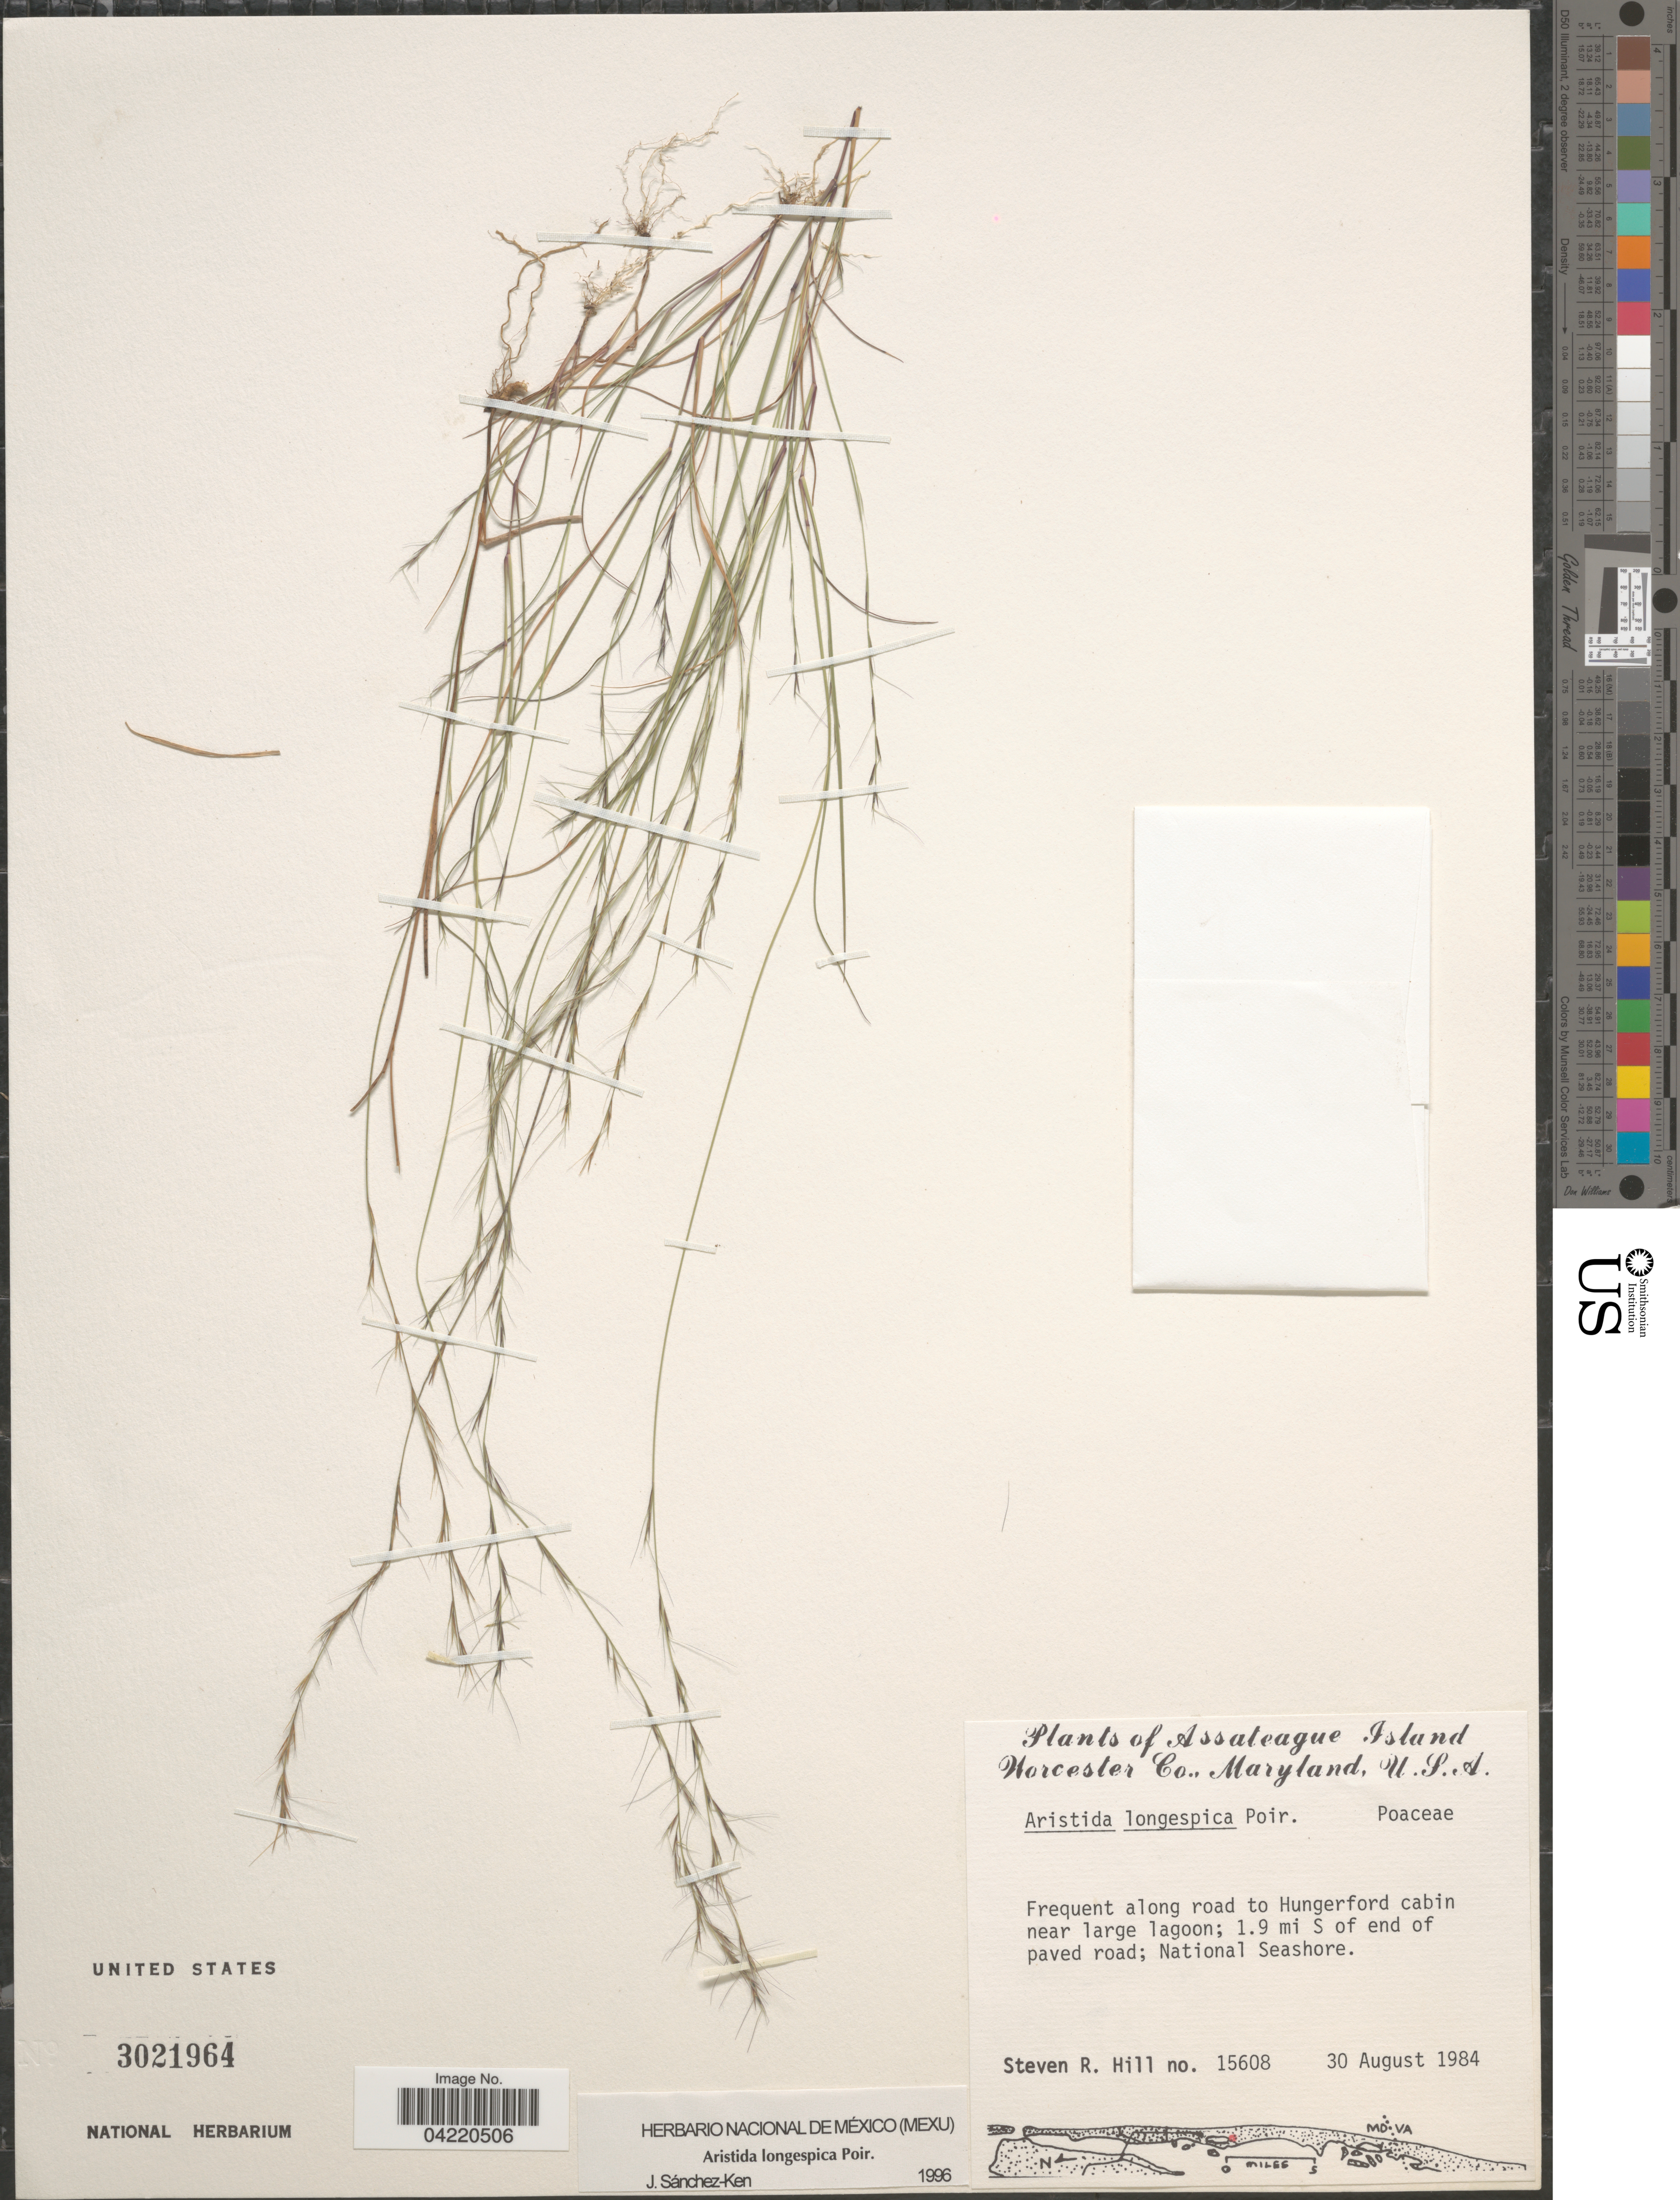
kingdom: Plantae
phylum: Tracheophyta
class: Liliopsida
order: Poales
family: Poaceae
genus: Aristida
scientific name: Aristida longespica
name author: Poir.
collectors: S. Hill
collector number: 15608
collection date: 1984-08-30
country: United States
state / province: Maryland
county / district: Worcester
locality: Assateague Island. Worcester Co. Frequent along road to Hungerford cabin near large lagoon; 1.9 mi S of end of paved road; National Seashore.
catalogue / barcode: US 3021964